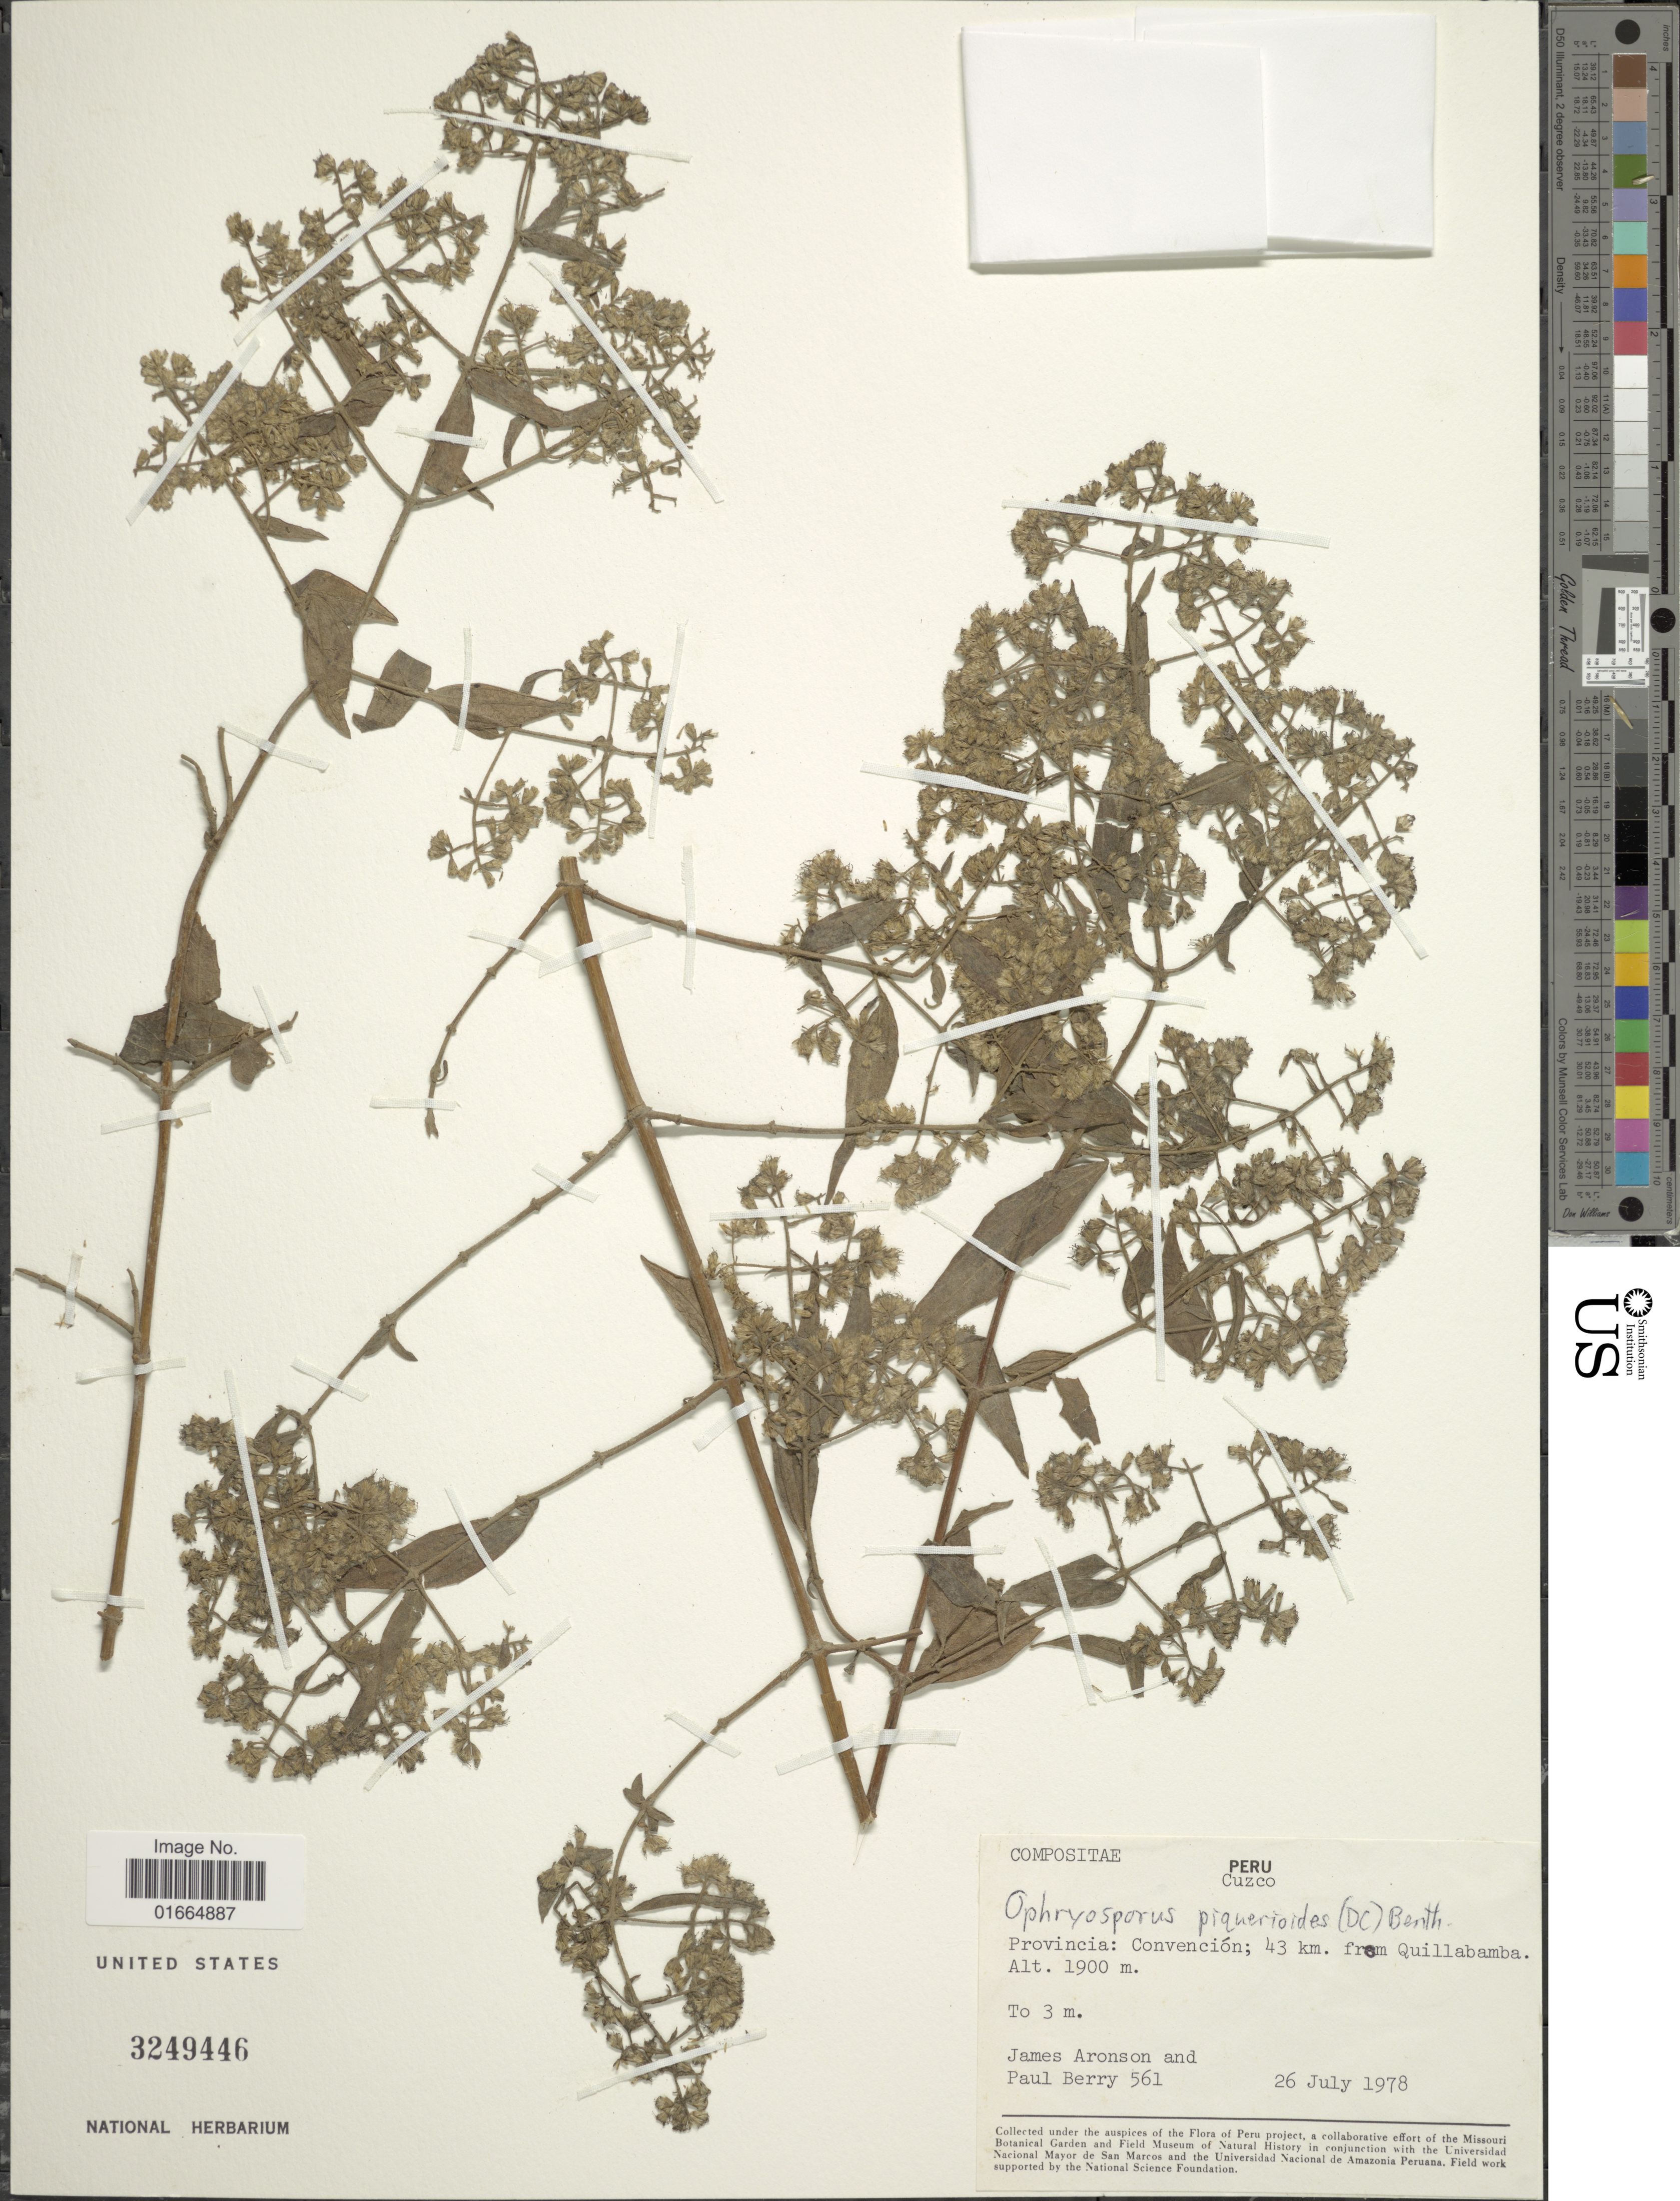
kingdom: Plantae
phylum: Tracheophyta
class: Magnoliopsida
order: Asterales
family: Asteraceae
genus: Ophryosporus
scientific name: Ophryosporus piquerioides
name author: (DC.) Benth. ex Baker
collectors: J. Aronson & P. Berry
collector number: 561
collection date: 1978-07-26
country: Peru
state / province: Cusco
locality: Cuzco. Provincia: Convención; 43 km. from Quillabamba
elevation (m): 1900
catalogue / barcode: US 3249446